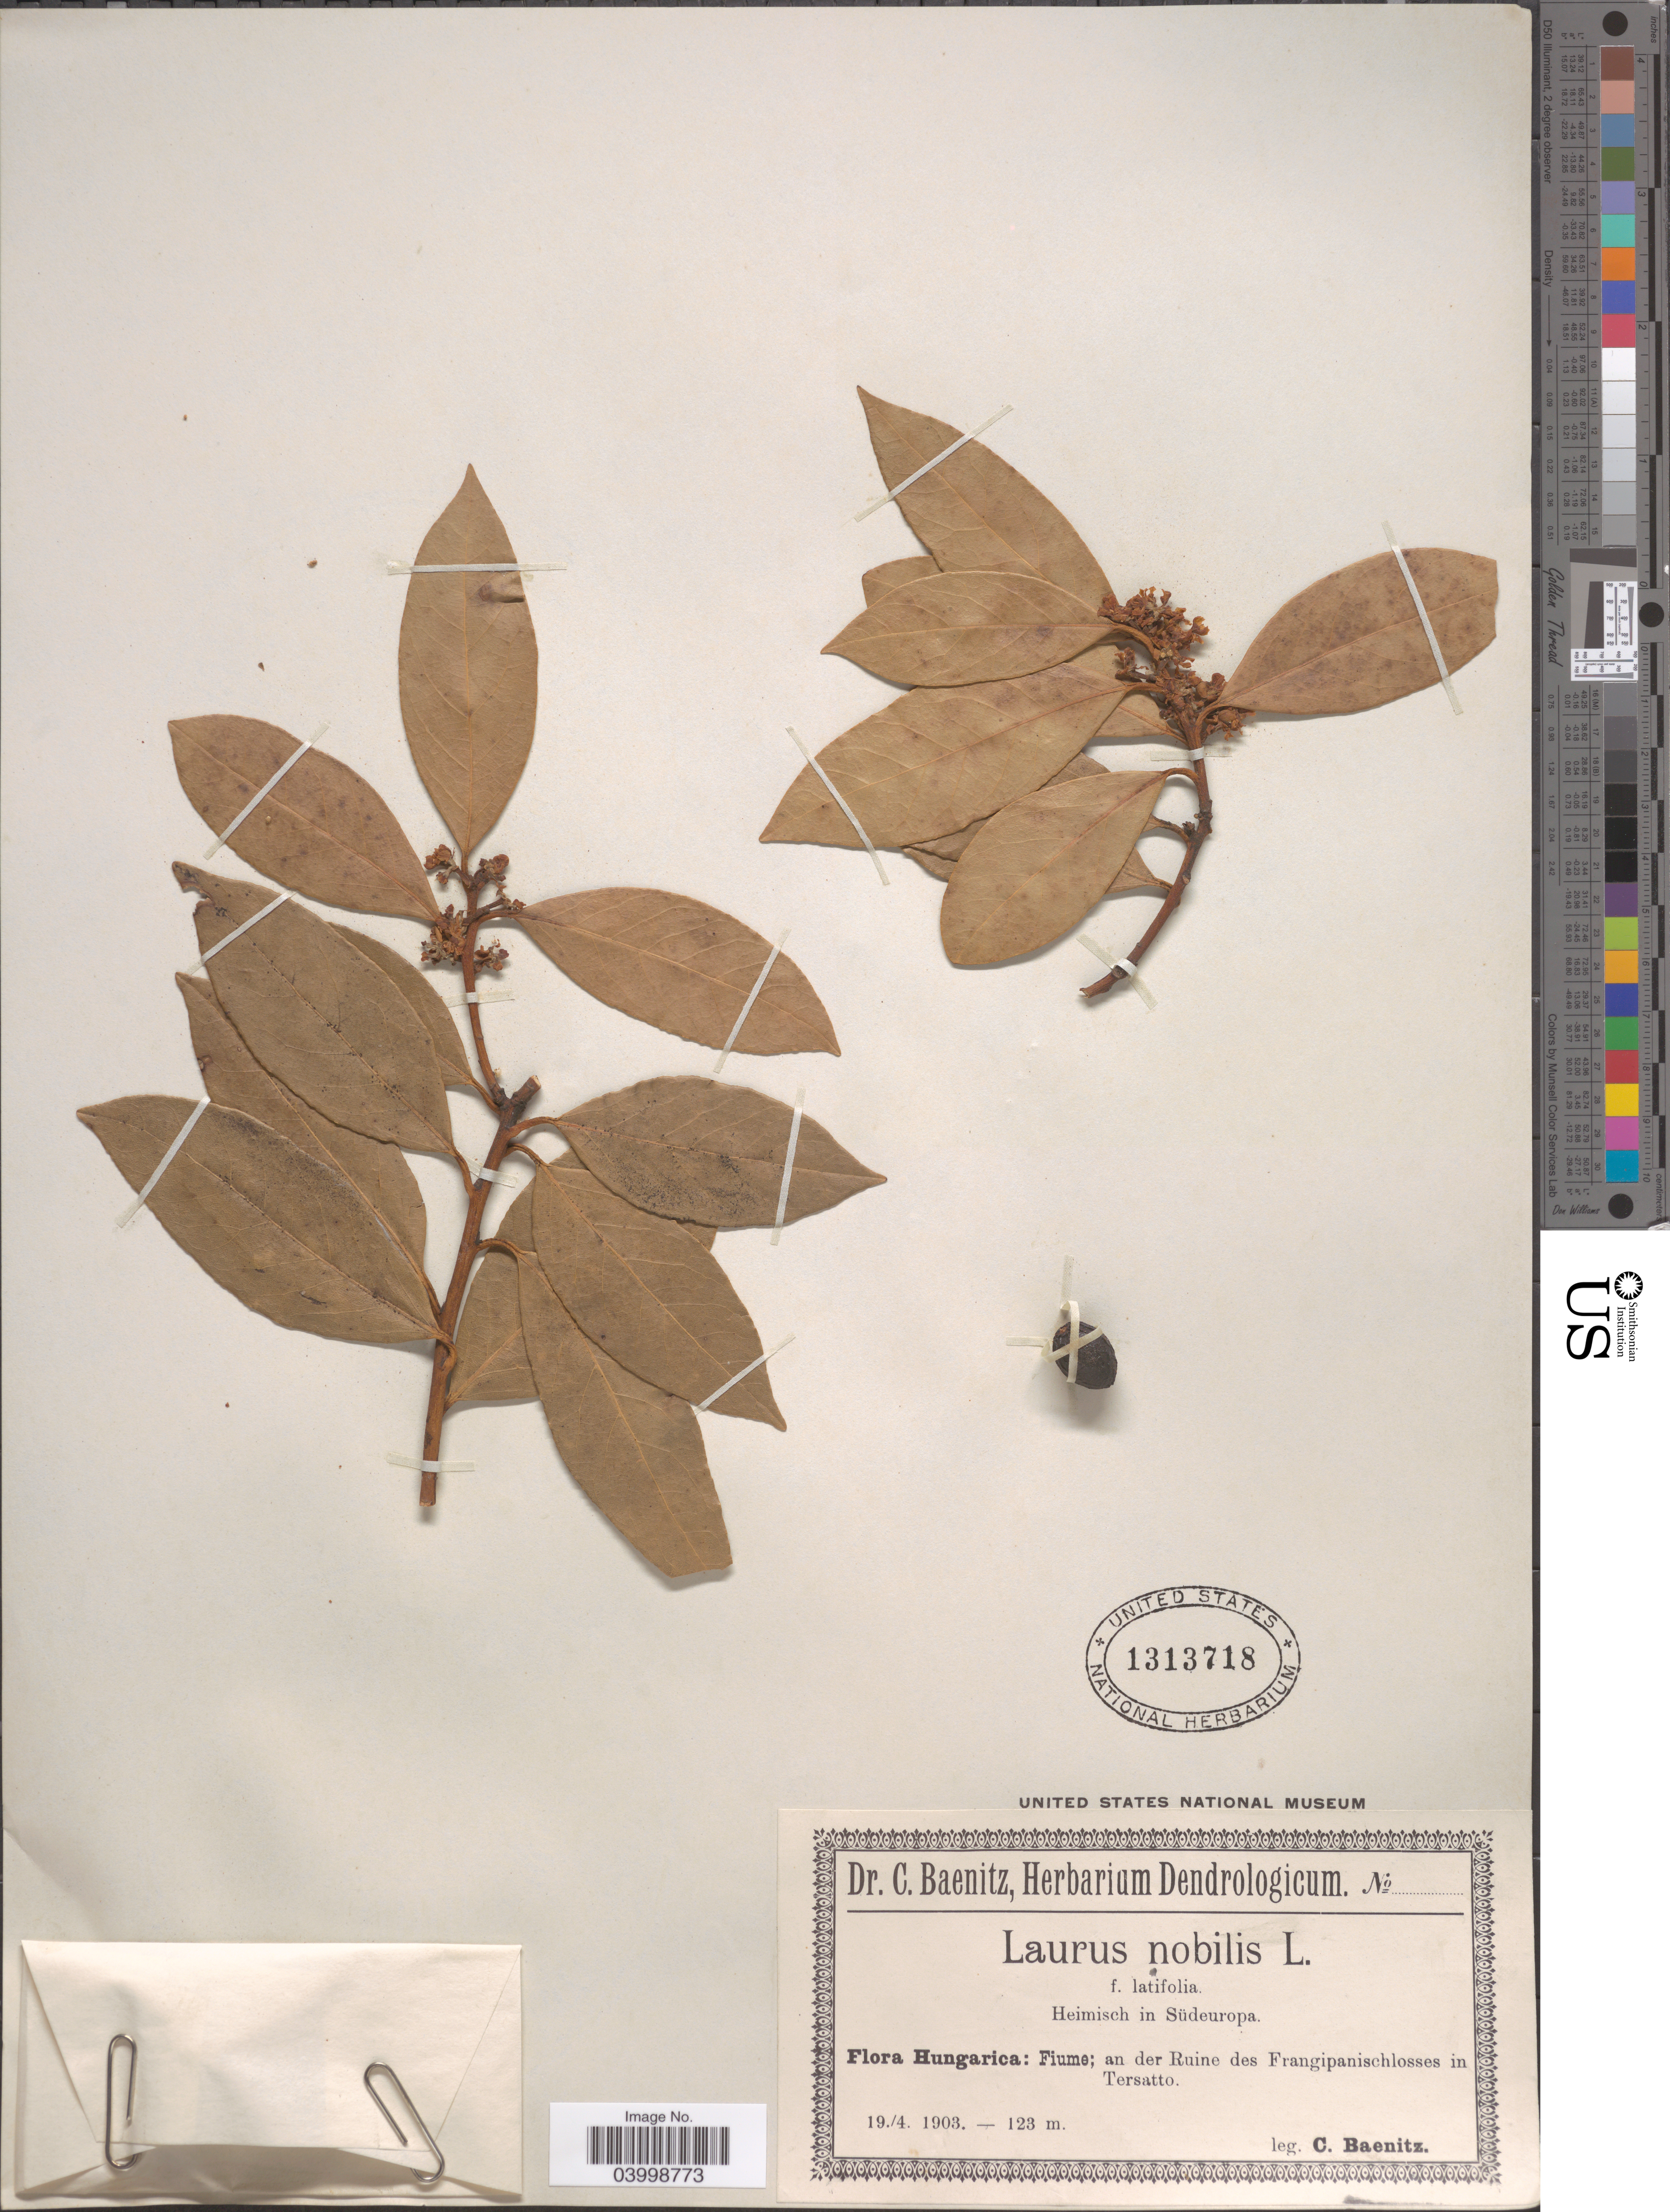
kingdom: Plantae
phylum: Tracheophyta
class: Magnoliopsida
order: Laurales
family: Lauraceae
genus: Laurus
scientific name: Laurus nobilis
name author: L.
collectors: C. G. Baenitz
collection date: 1903-04-19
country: Hungary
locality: In Südeuropa. Fiume; an der Ruine des Frangipanischlosses in Tersatto.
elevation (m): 123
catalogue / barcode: US 1313718